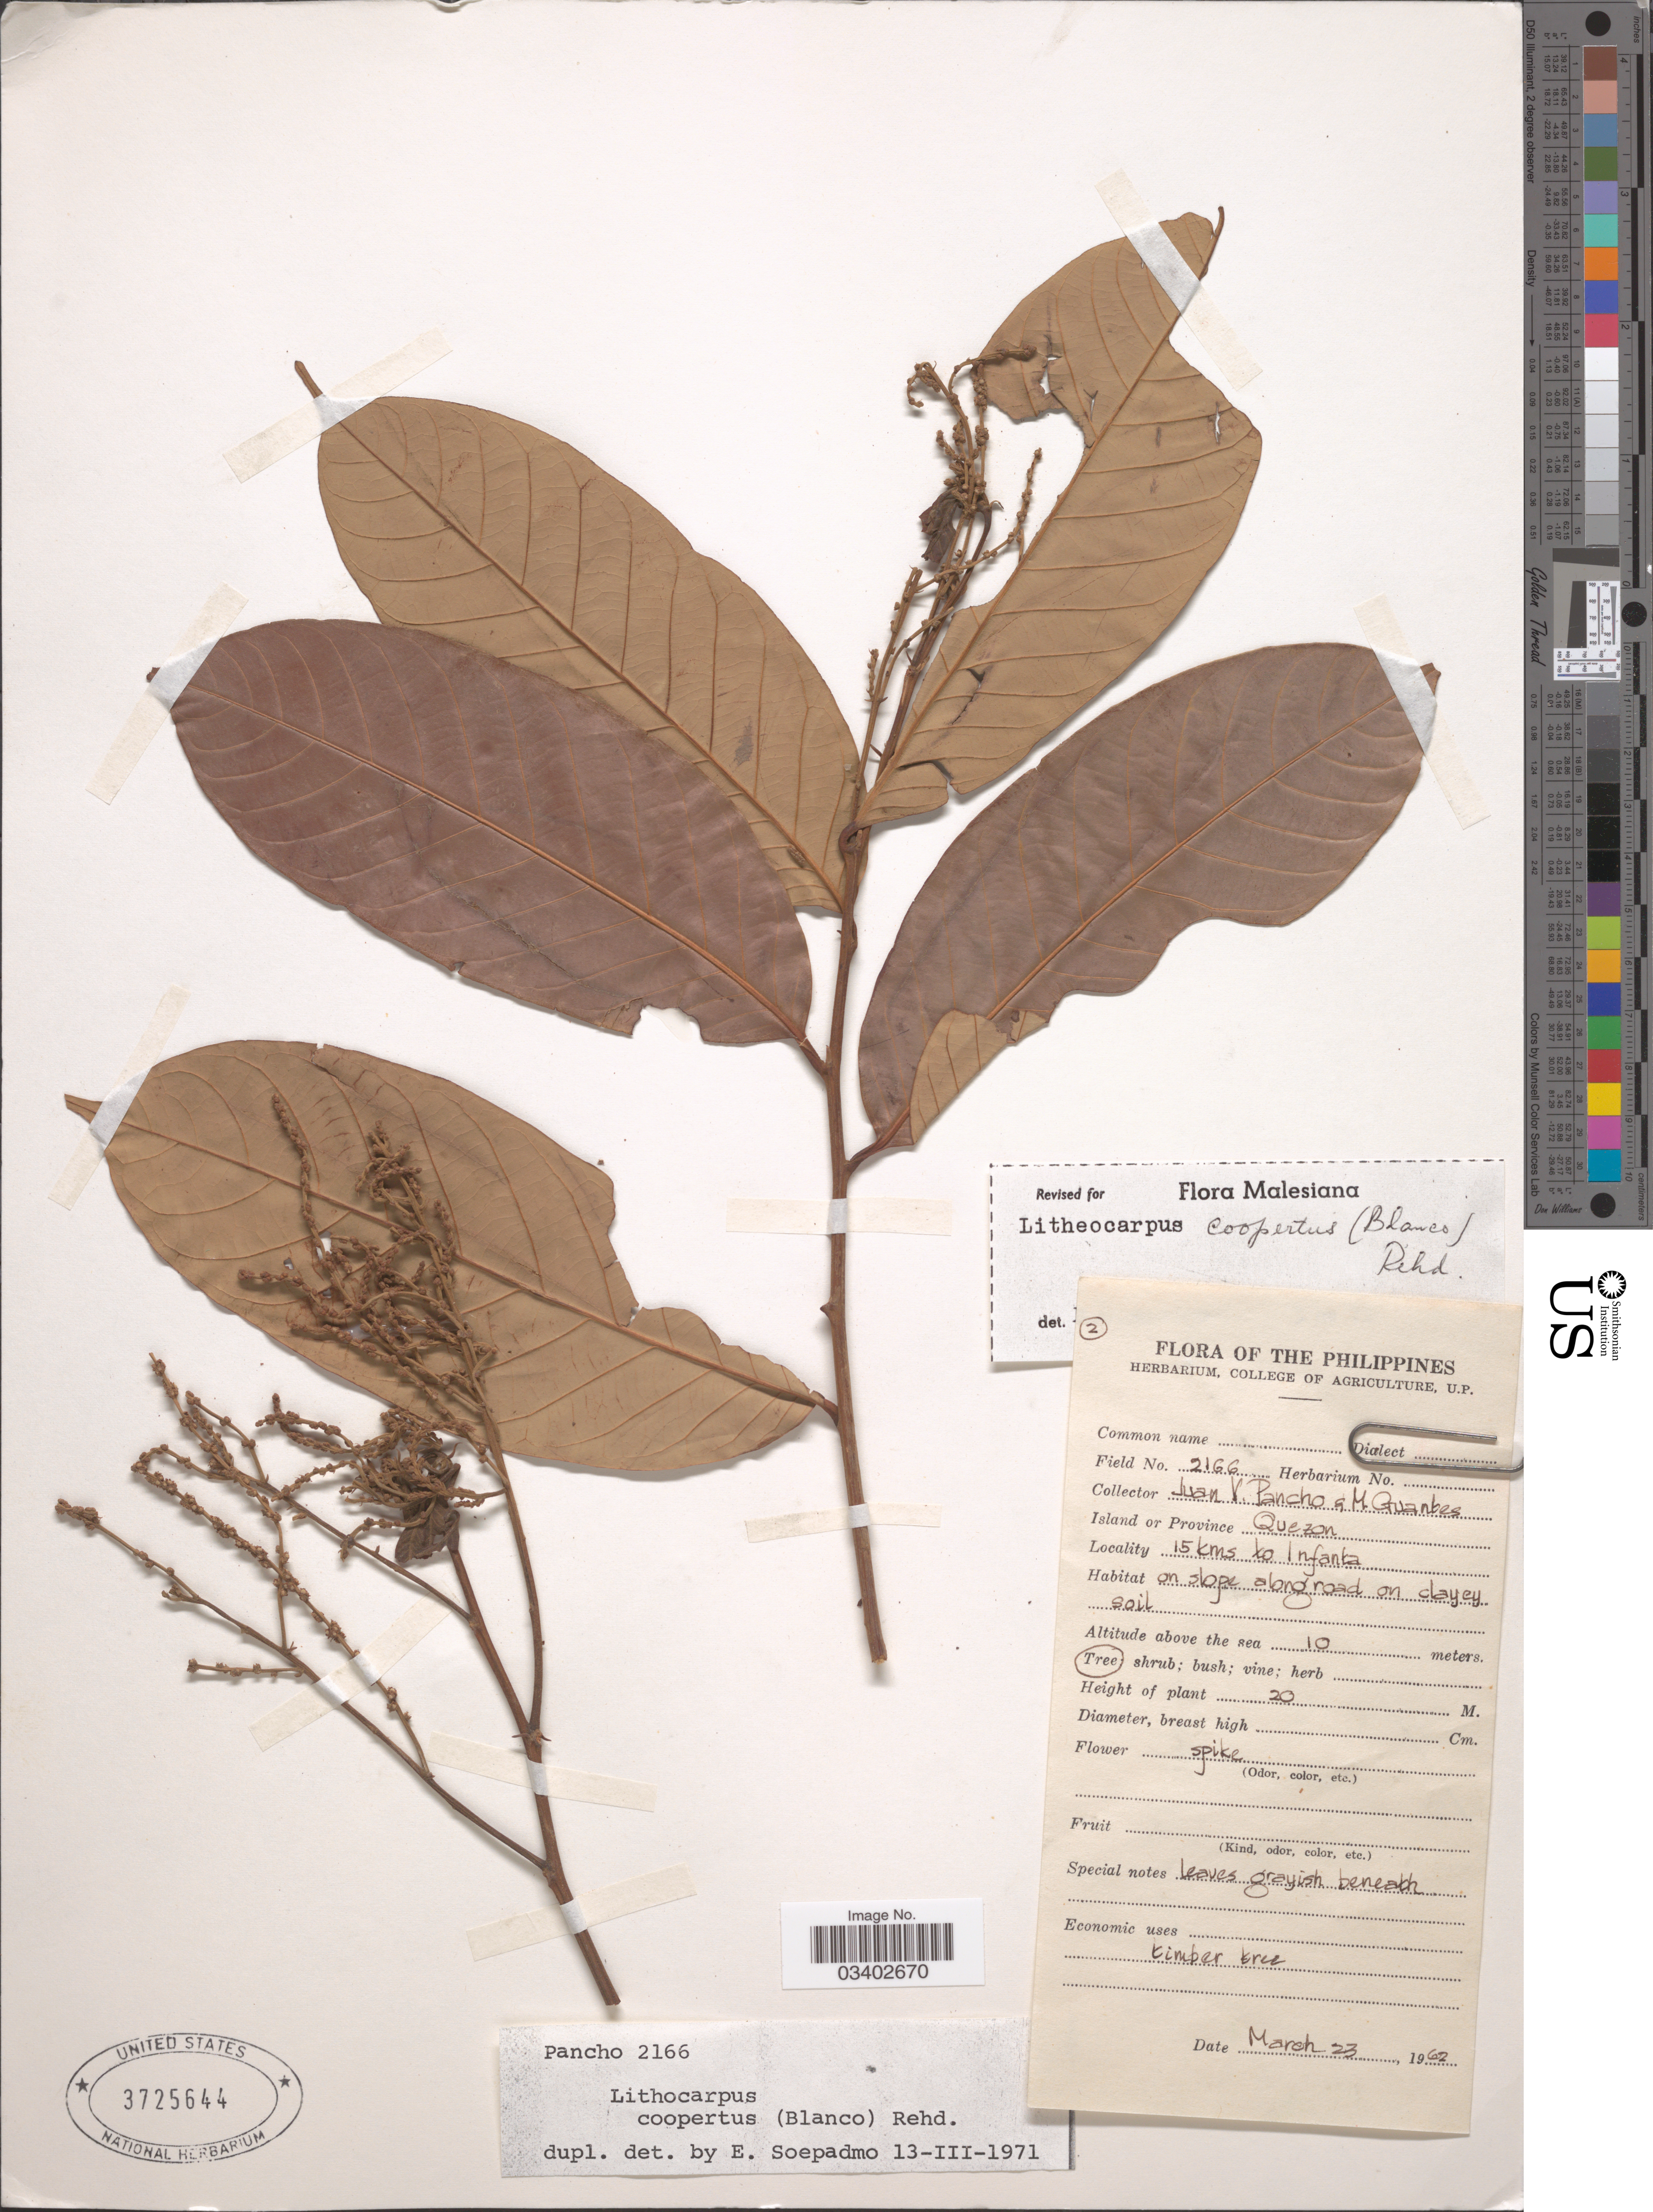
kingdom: Plantae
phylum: Tracheophyta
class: Magnoliopsida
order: Fagales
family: Fagaceae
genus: Lithocarpus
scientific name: Lithocarpus coopertus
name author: (Blanco) Rehder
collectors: J. Pancho & M. Guantes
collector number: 2166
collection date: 1962-03-23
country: Philippines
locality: Island or Province Quezon. 15 kms to Infanta.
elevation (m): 10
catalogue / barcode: US 3725644